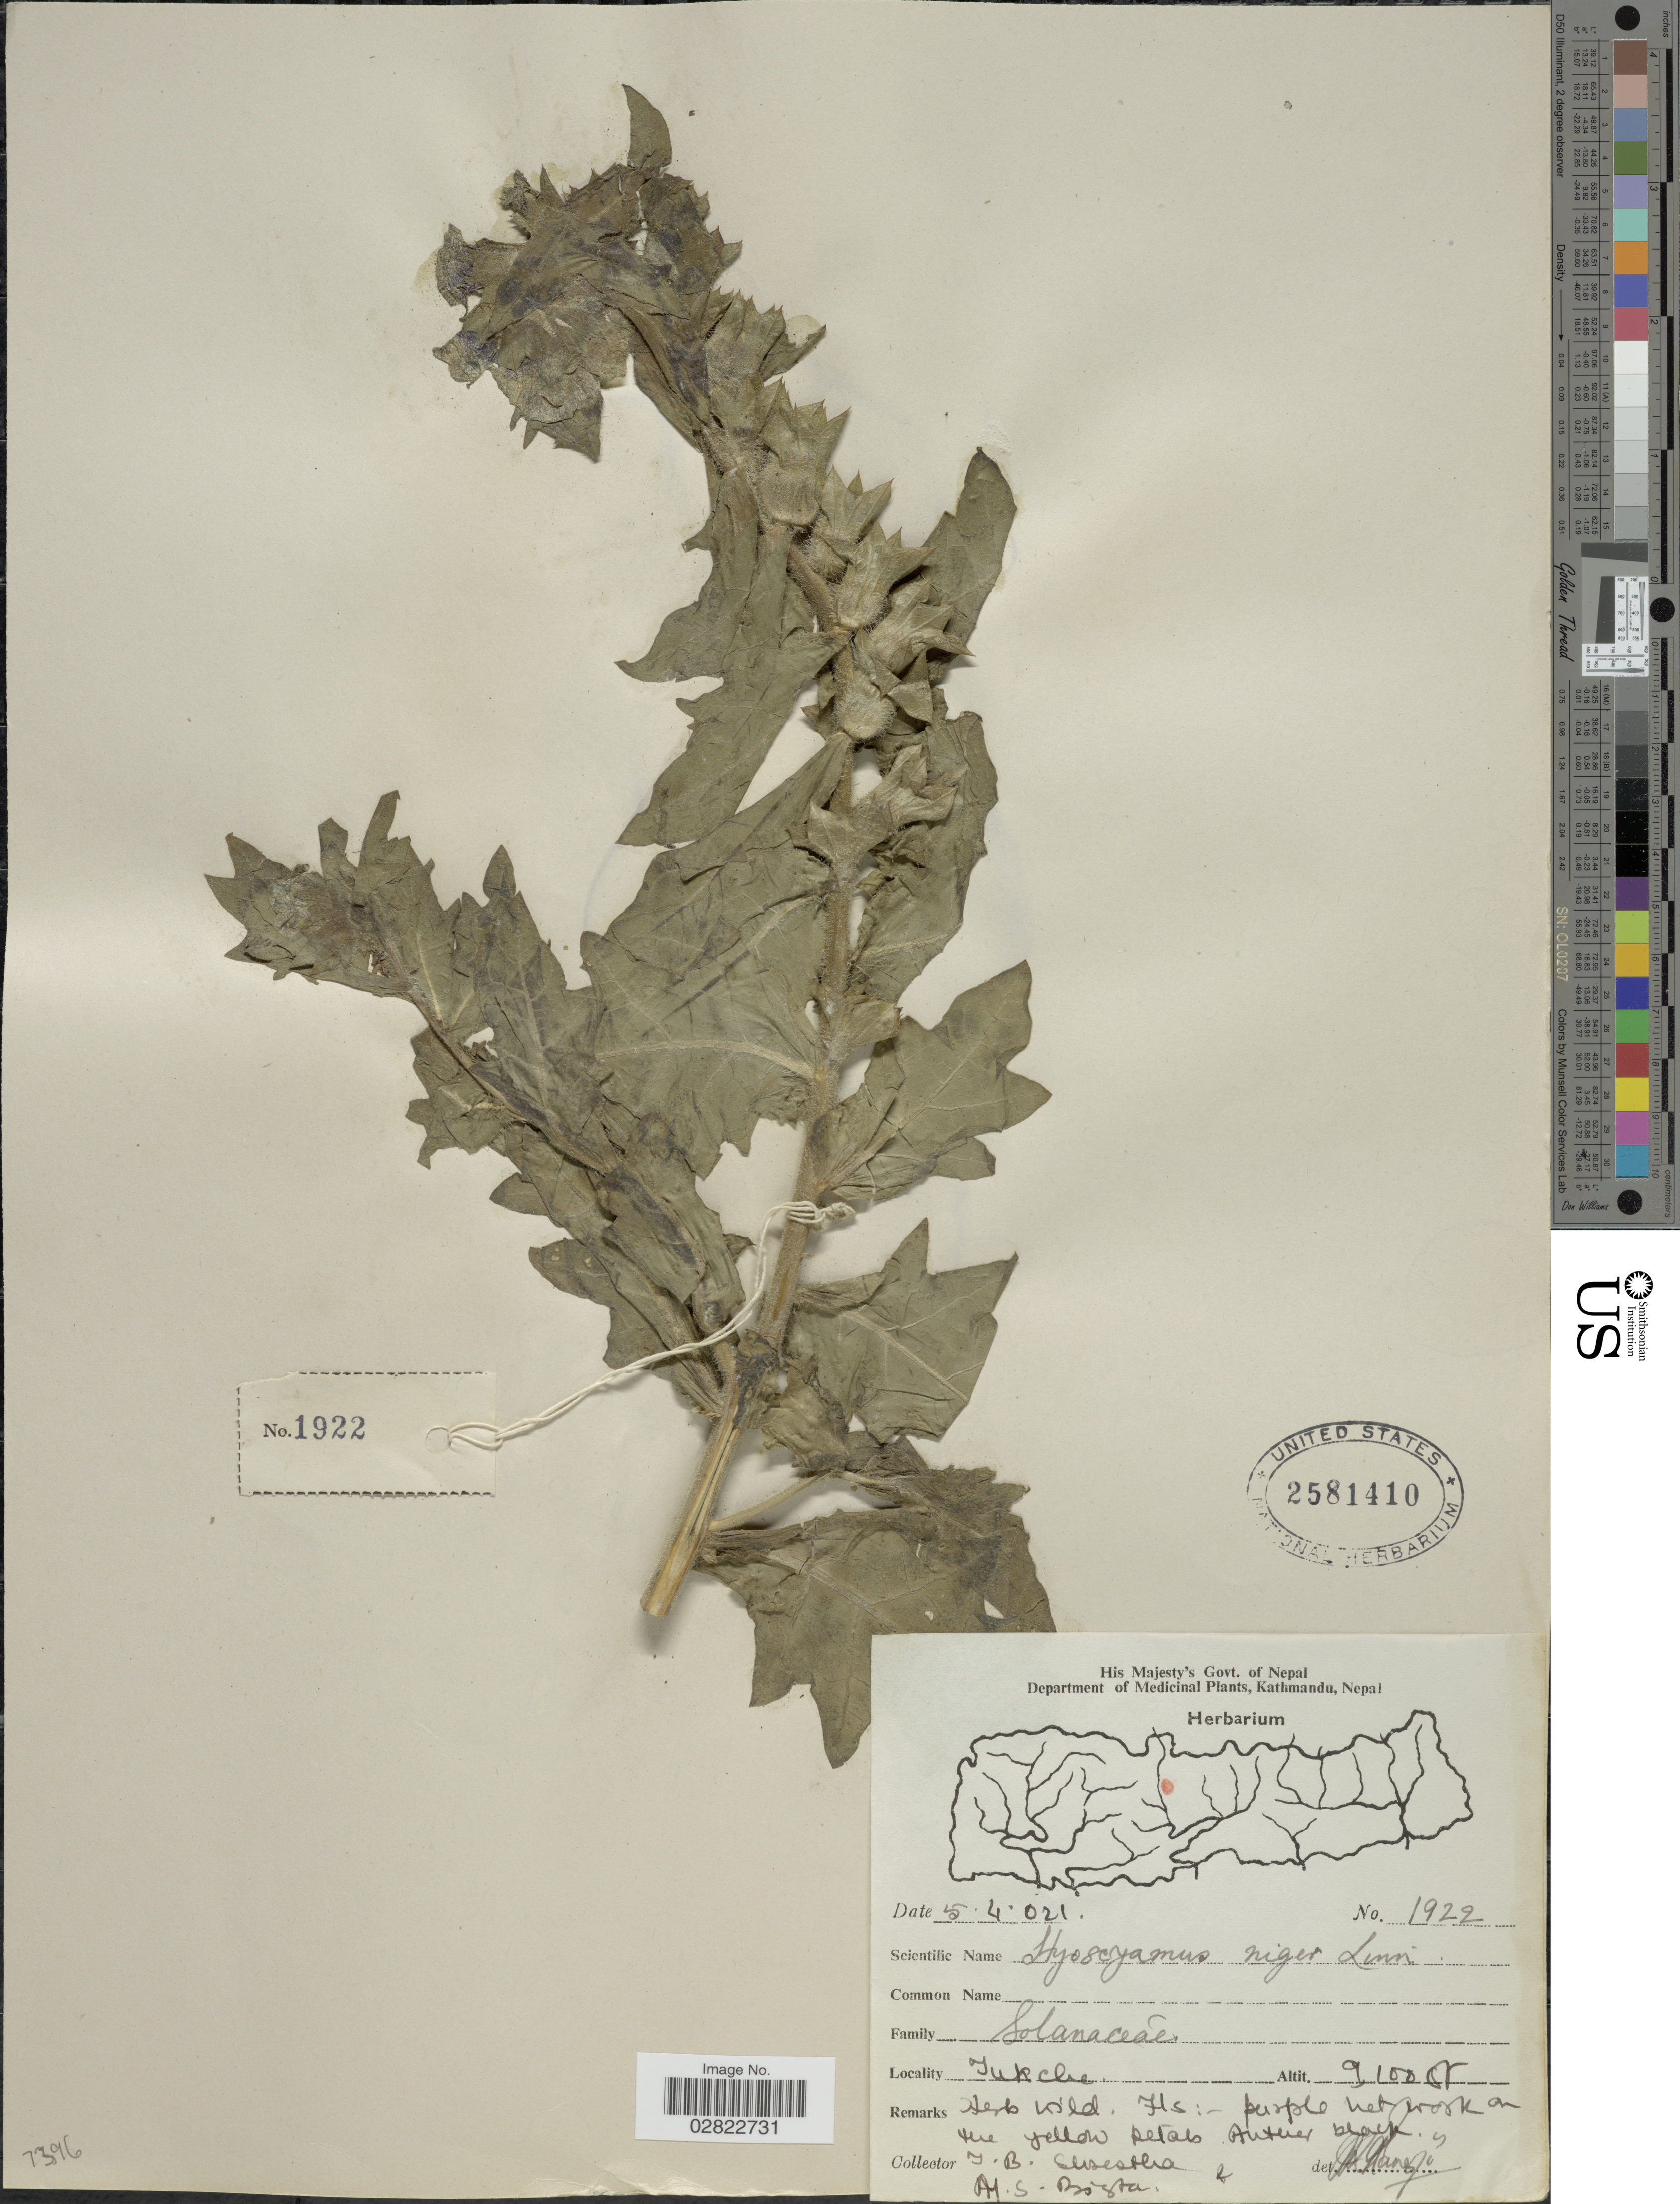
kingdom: Plantae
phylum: Tracheophyta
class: Magnoliopsida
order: Solanales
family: Solanaceae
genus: Hyoscyamus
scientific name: Hyoscyamus niger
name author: L.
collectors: T. B. Shrestha & M. Bista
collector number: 1922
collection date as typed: Transcribed d/m/y: 5/4/21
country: Nepal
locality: Tukche.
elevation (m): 2774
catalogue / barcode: US 2581410